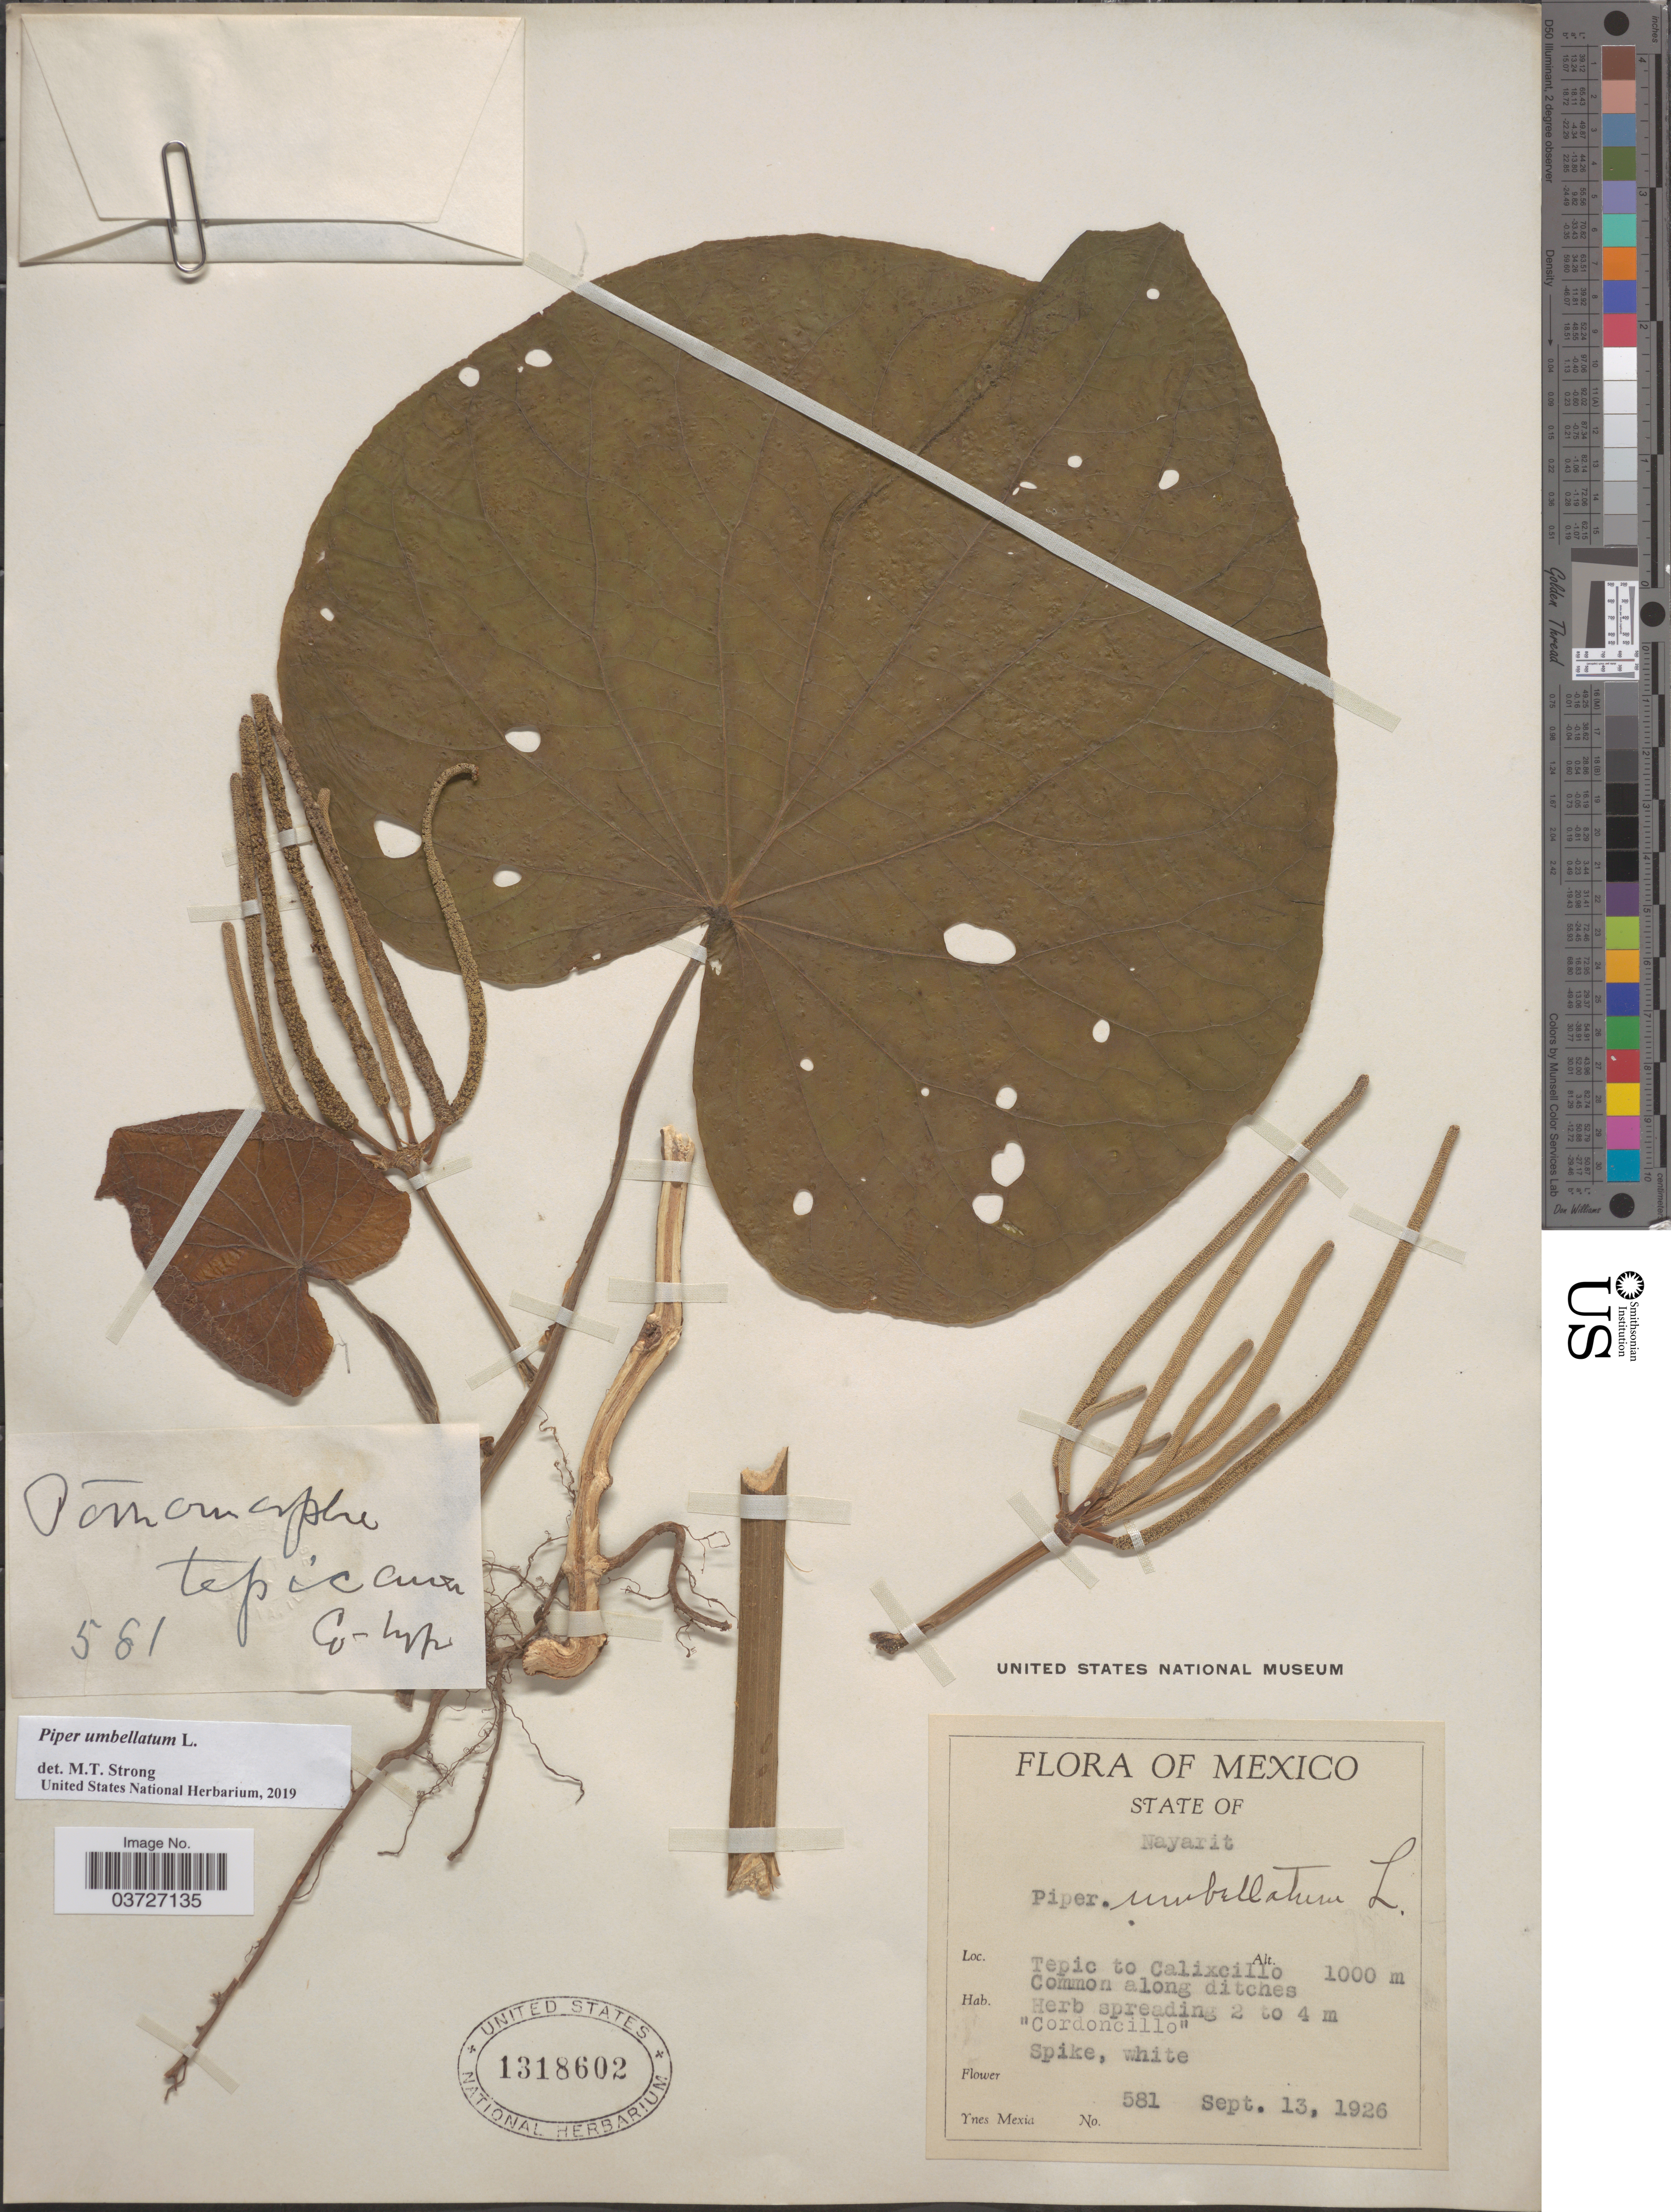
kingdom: Plantae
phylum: Tracheophyta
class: Magnoliopsida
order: Piperales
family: Piperaceae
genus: Piper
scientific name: Piper umbellatum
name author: L.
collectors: Y. Mexia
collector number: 581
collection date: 1926-09-13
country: Mexico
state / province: Nayarit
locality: Tepic to Calixcillo.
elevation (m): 1000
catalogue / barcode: US 1318602